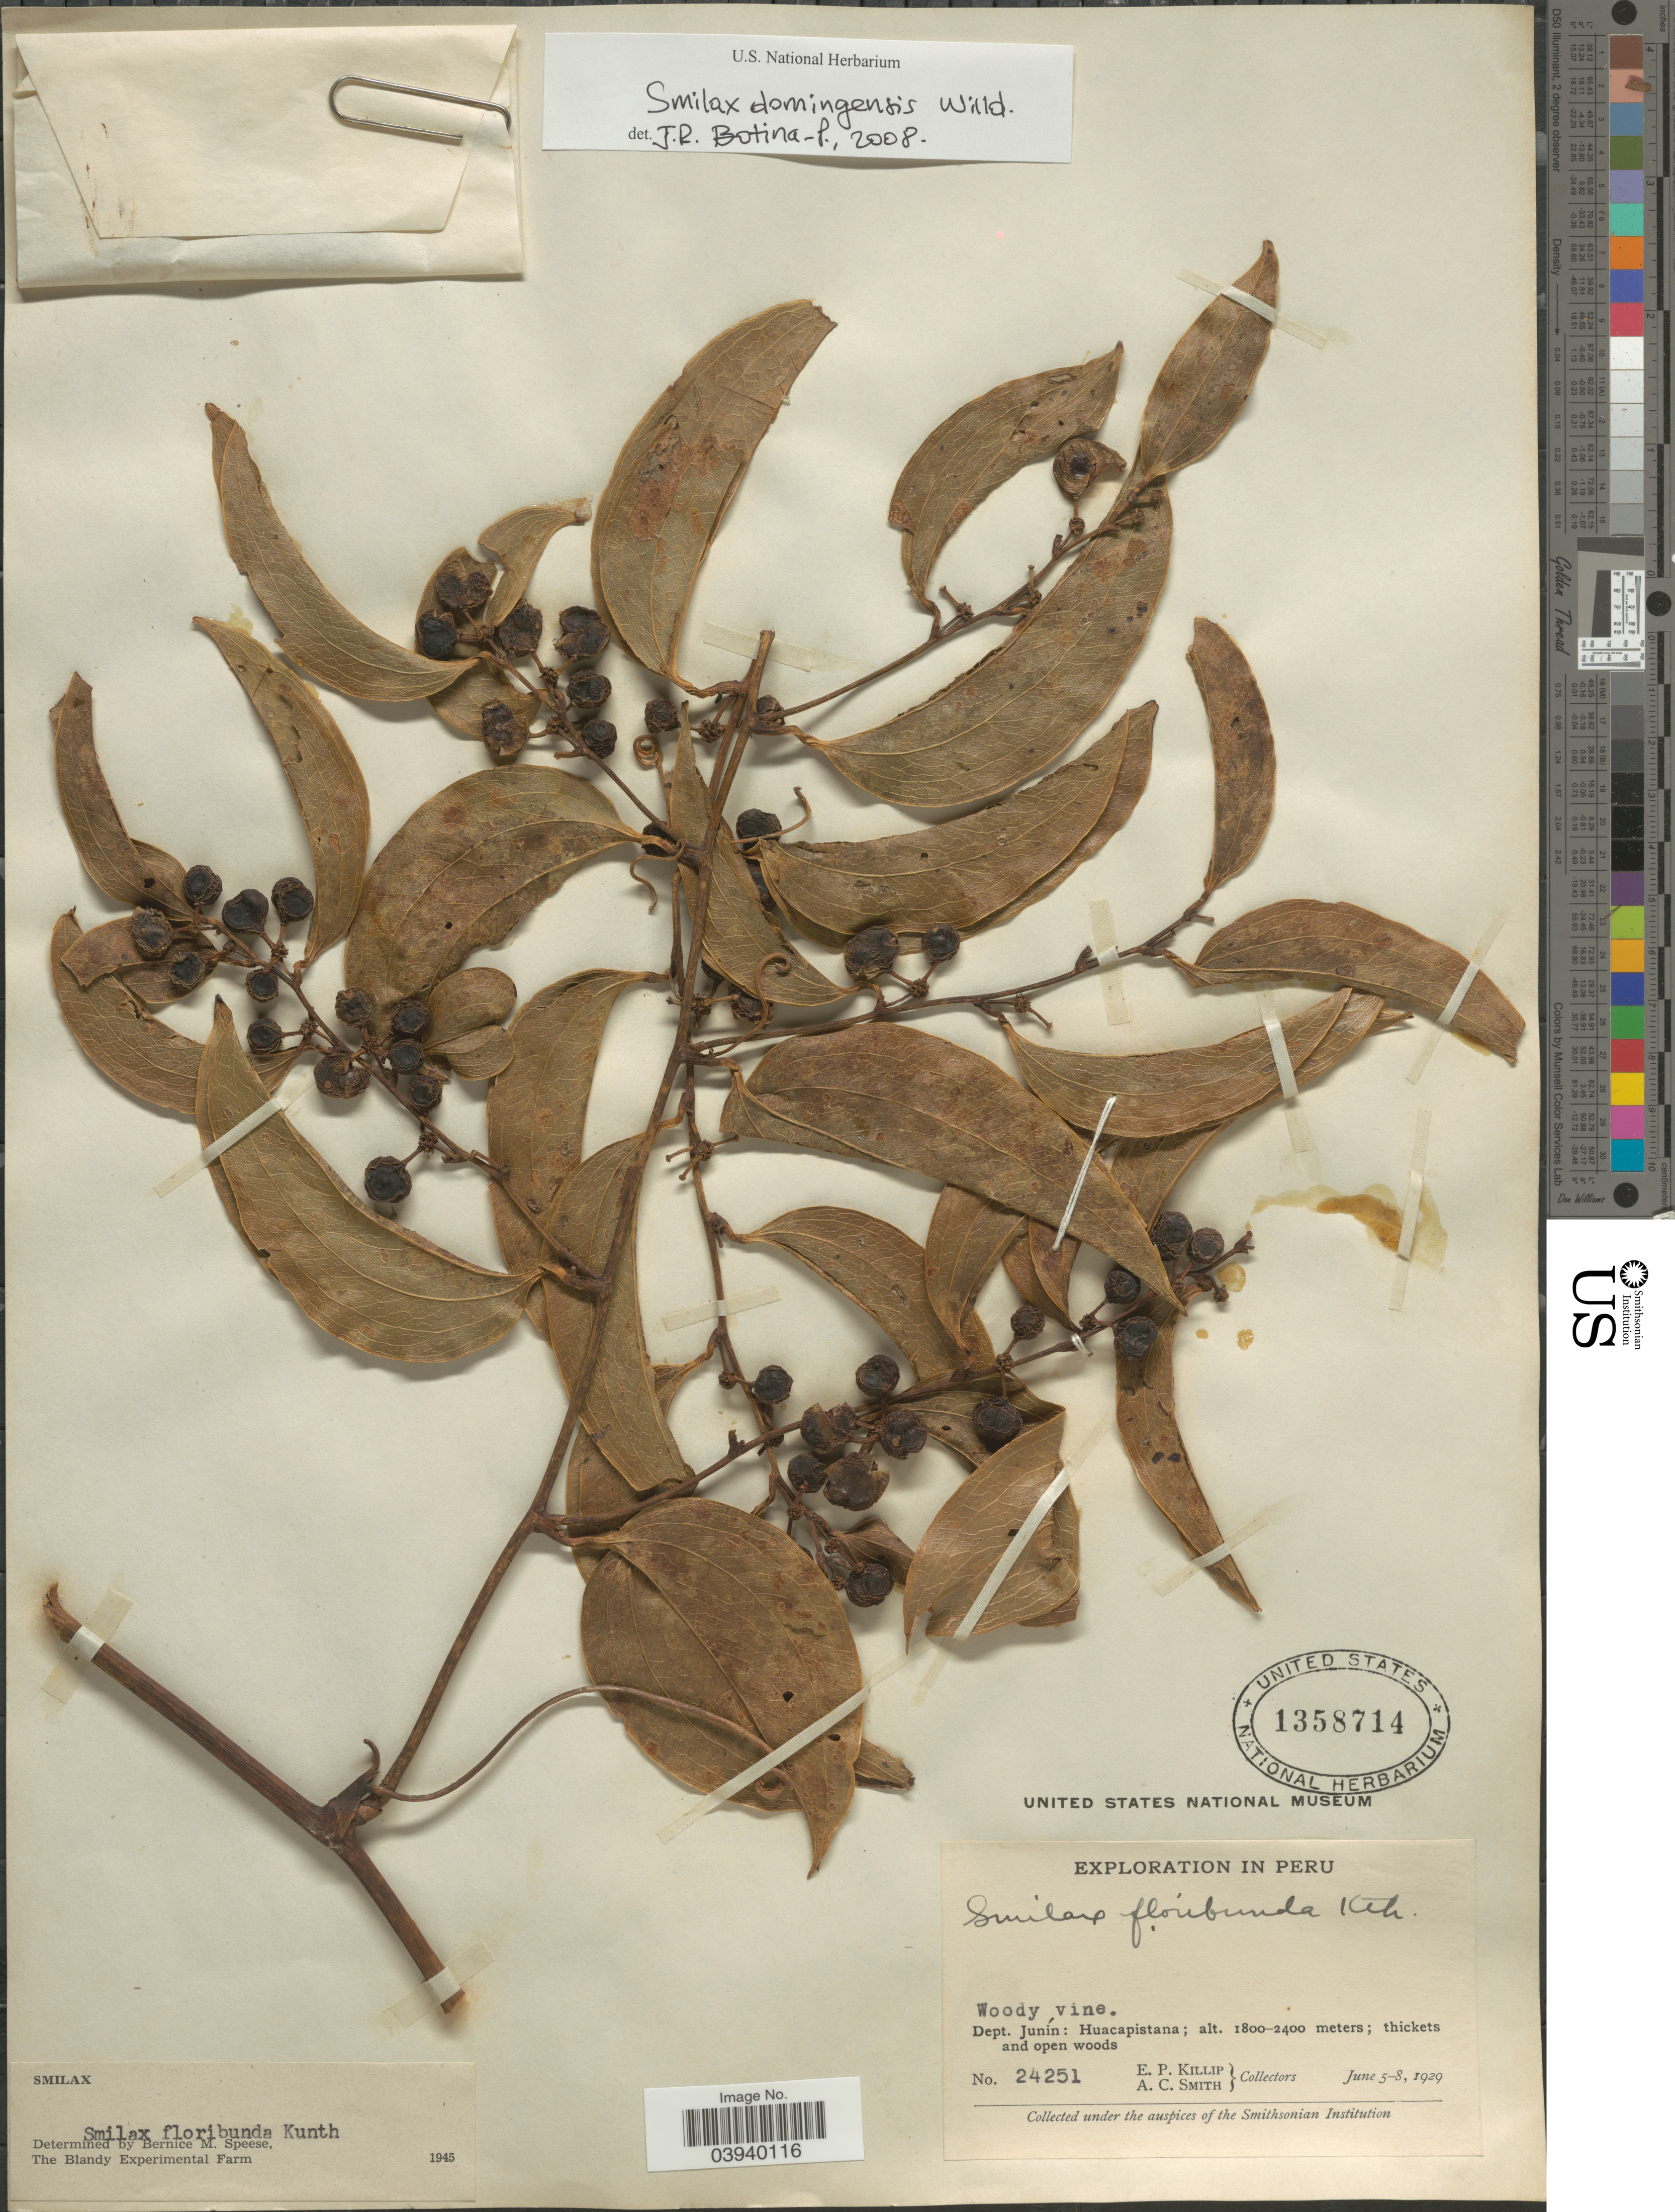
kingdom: Plantae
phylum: Tracheophyta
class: Liliopsida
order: Liliales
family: Smilacaceae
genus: Smilax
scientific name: Smilax domingensis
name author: Willd.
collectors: E. P. Killip & A. C. Smith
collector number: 24251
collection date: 1929-06-05/1929-06-08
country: Peru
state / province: Junín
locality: Dept. Junín: Huacapistana.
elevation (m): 1800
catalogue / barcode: US 1358714